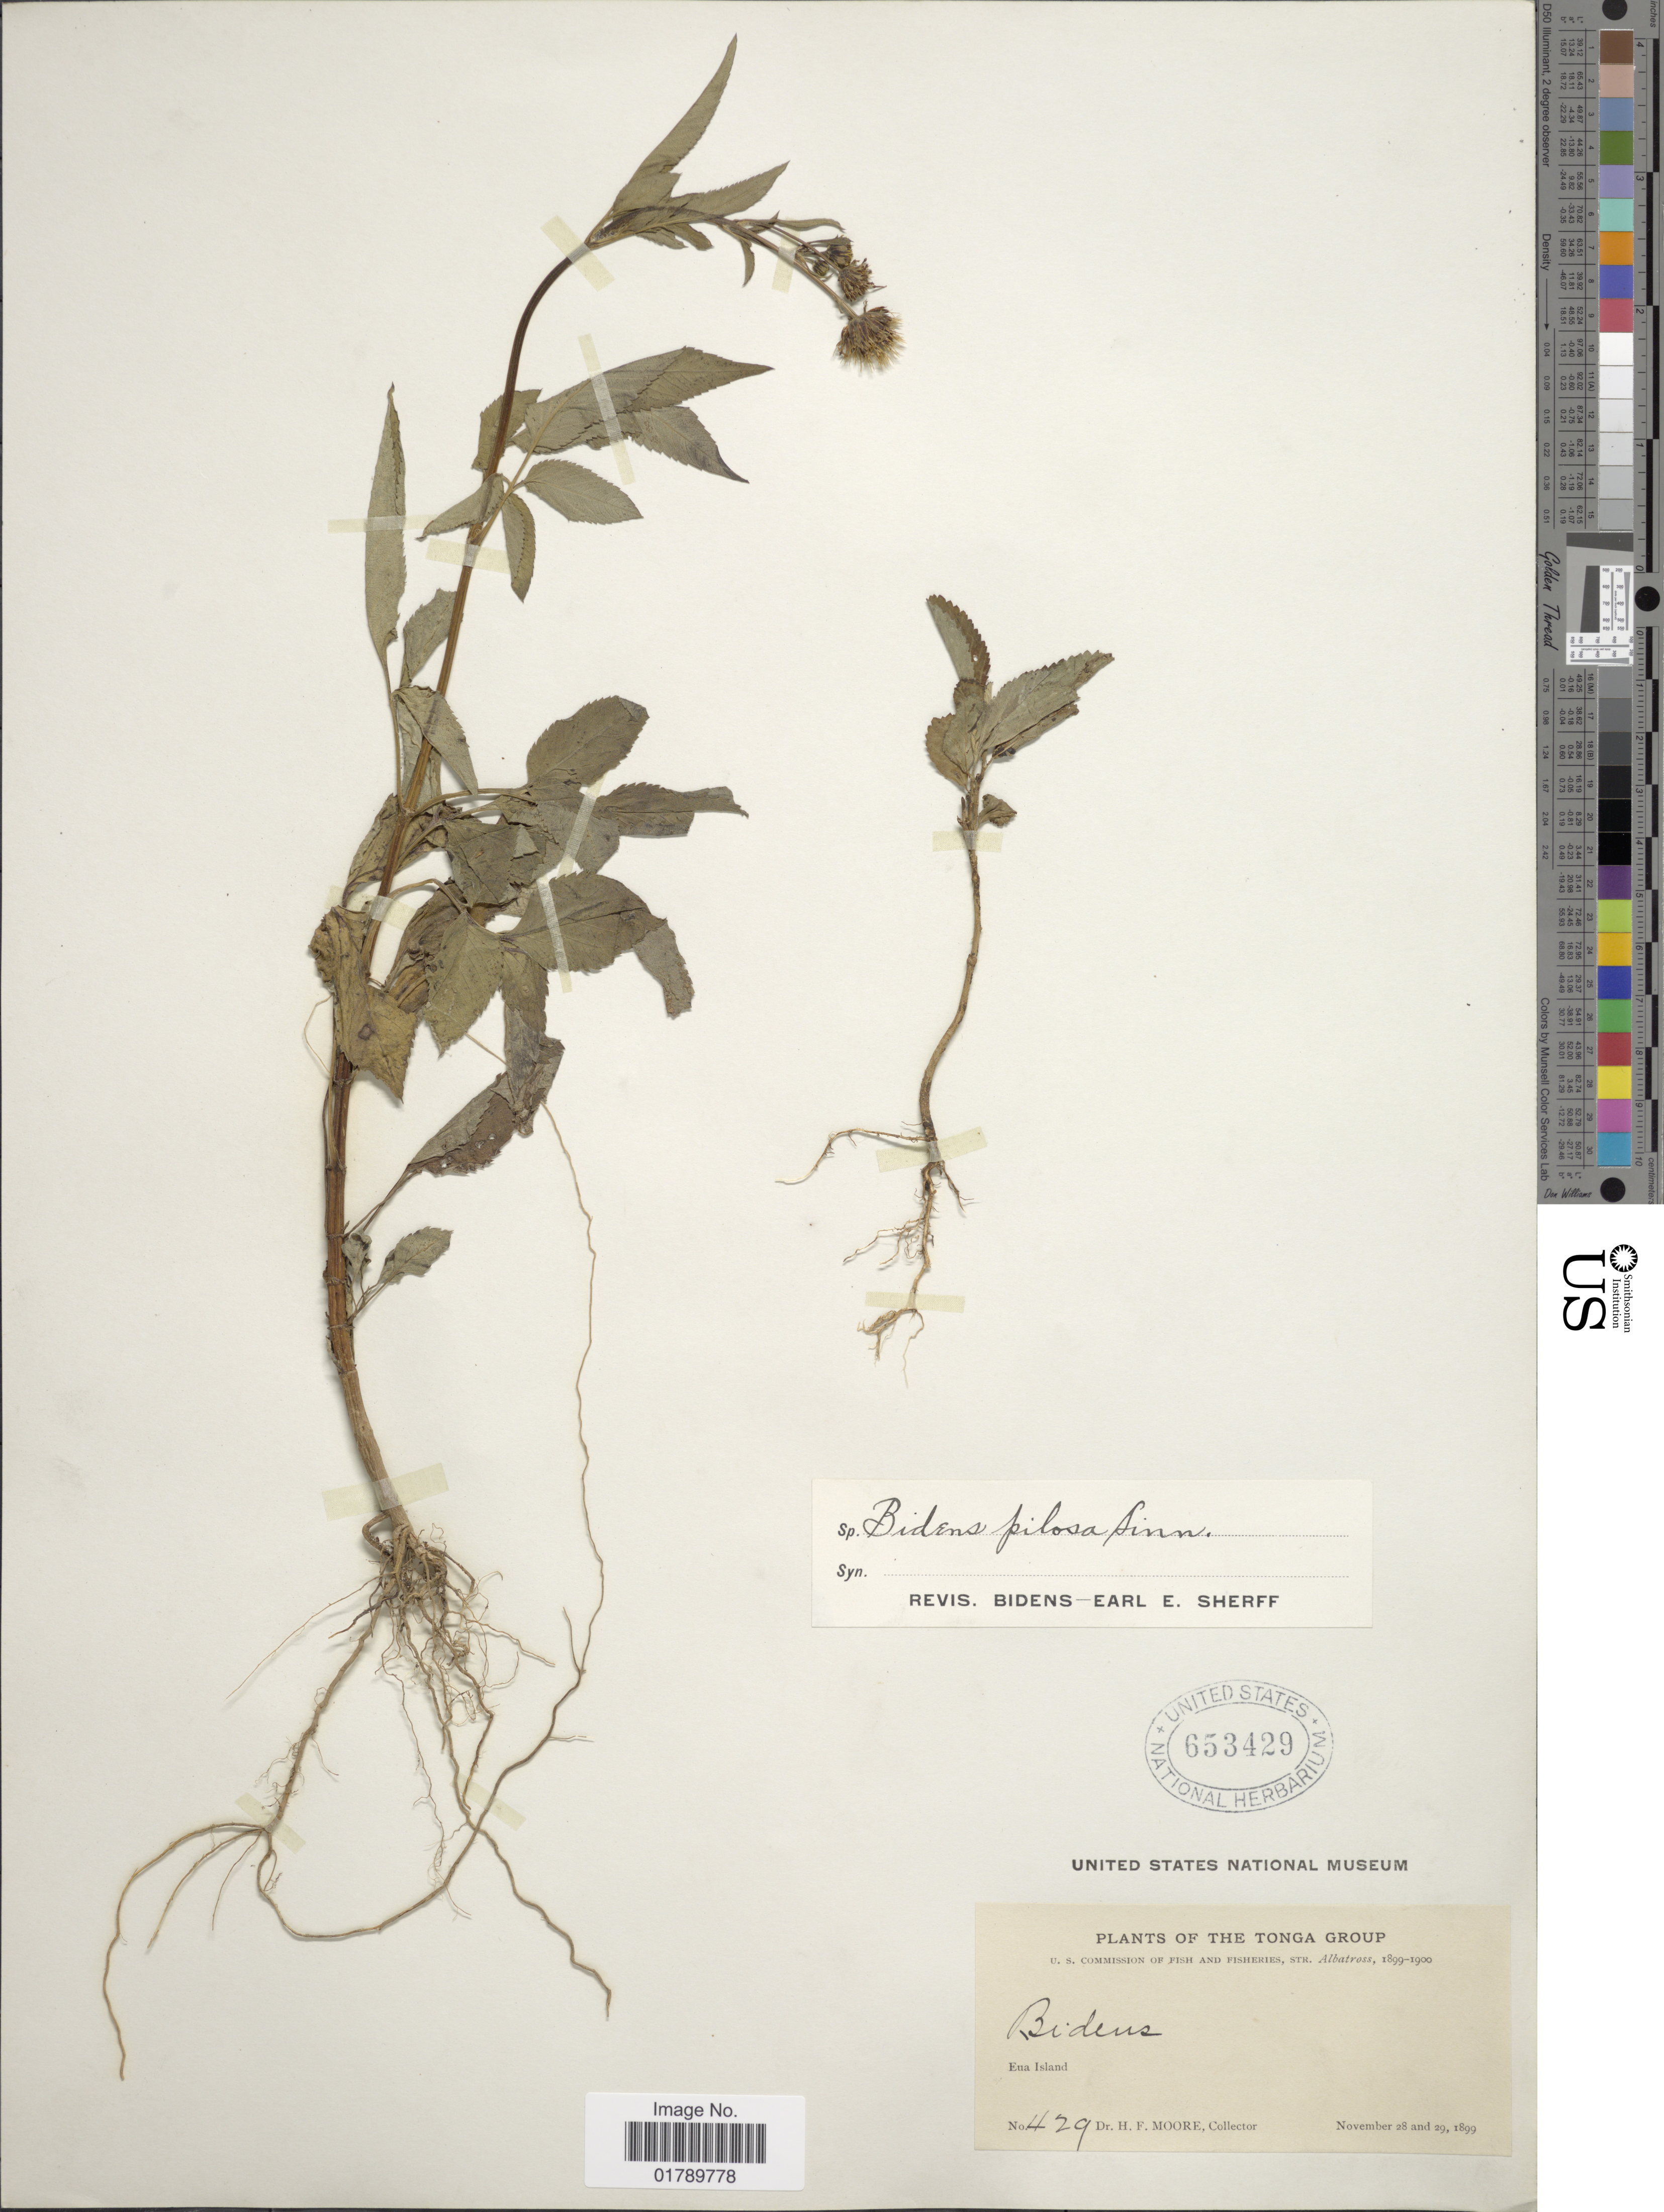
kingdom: Plantae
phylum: Tracheophyta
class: Magnoliopsida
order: Asterales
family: Asteraceae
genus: Bidens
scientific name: Bidens pilosa var. pilosa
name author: L.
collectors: H. F. Moore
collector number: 429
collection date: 1899-11-28/1899-11-29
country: Tonga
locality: Eua Island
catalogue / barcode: US 653429